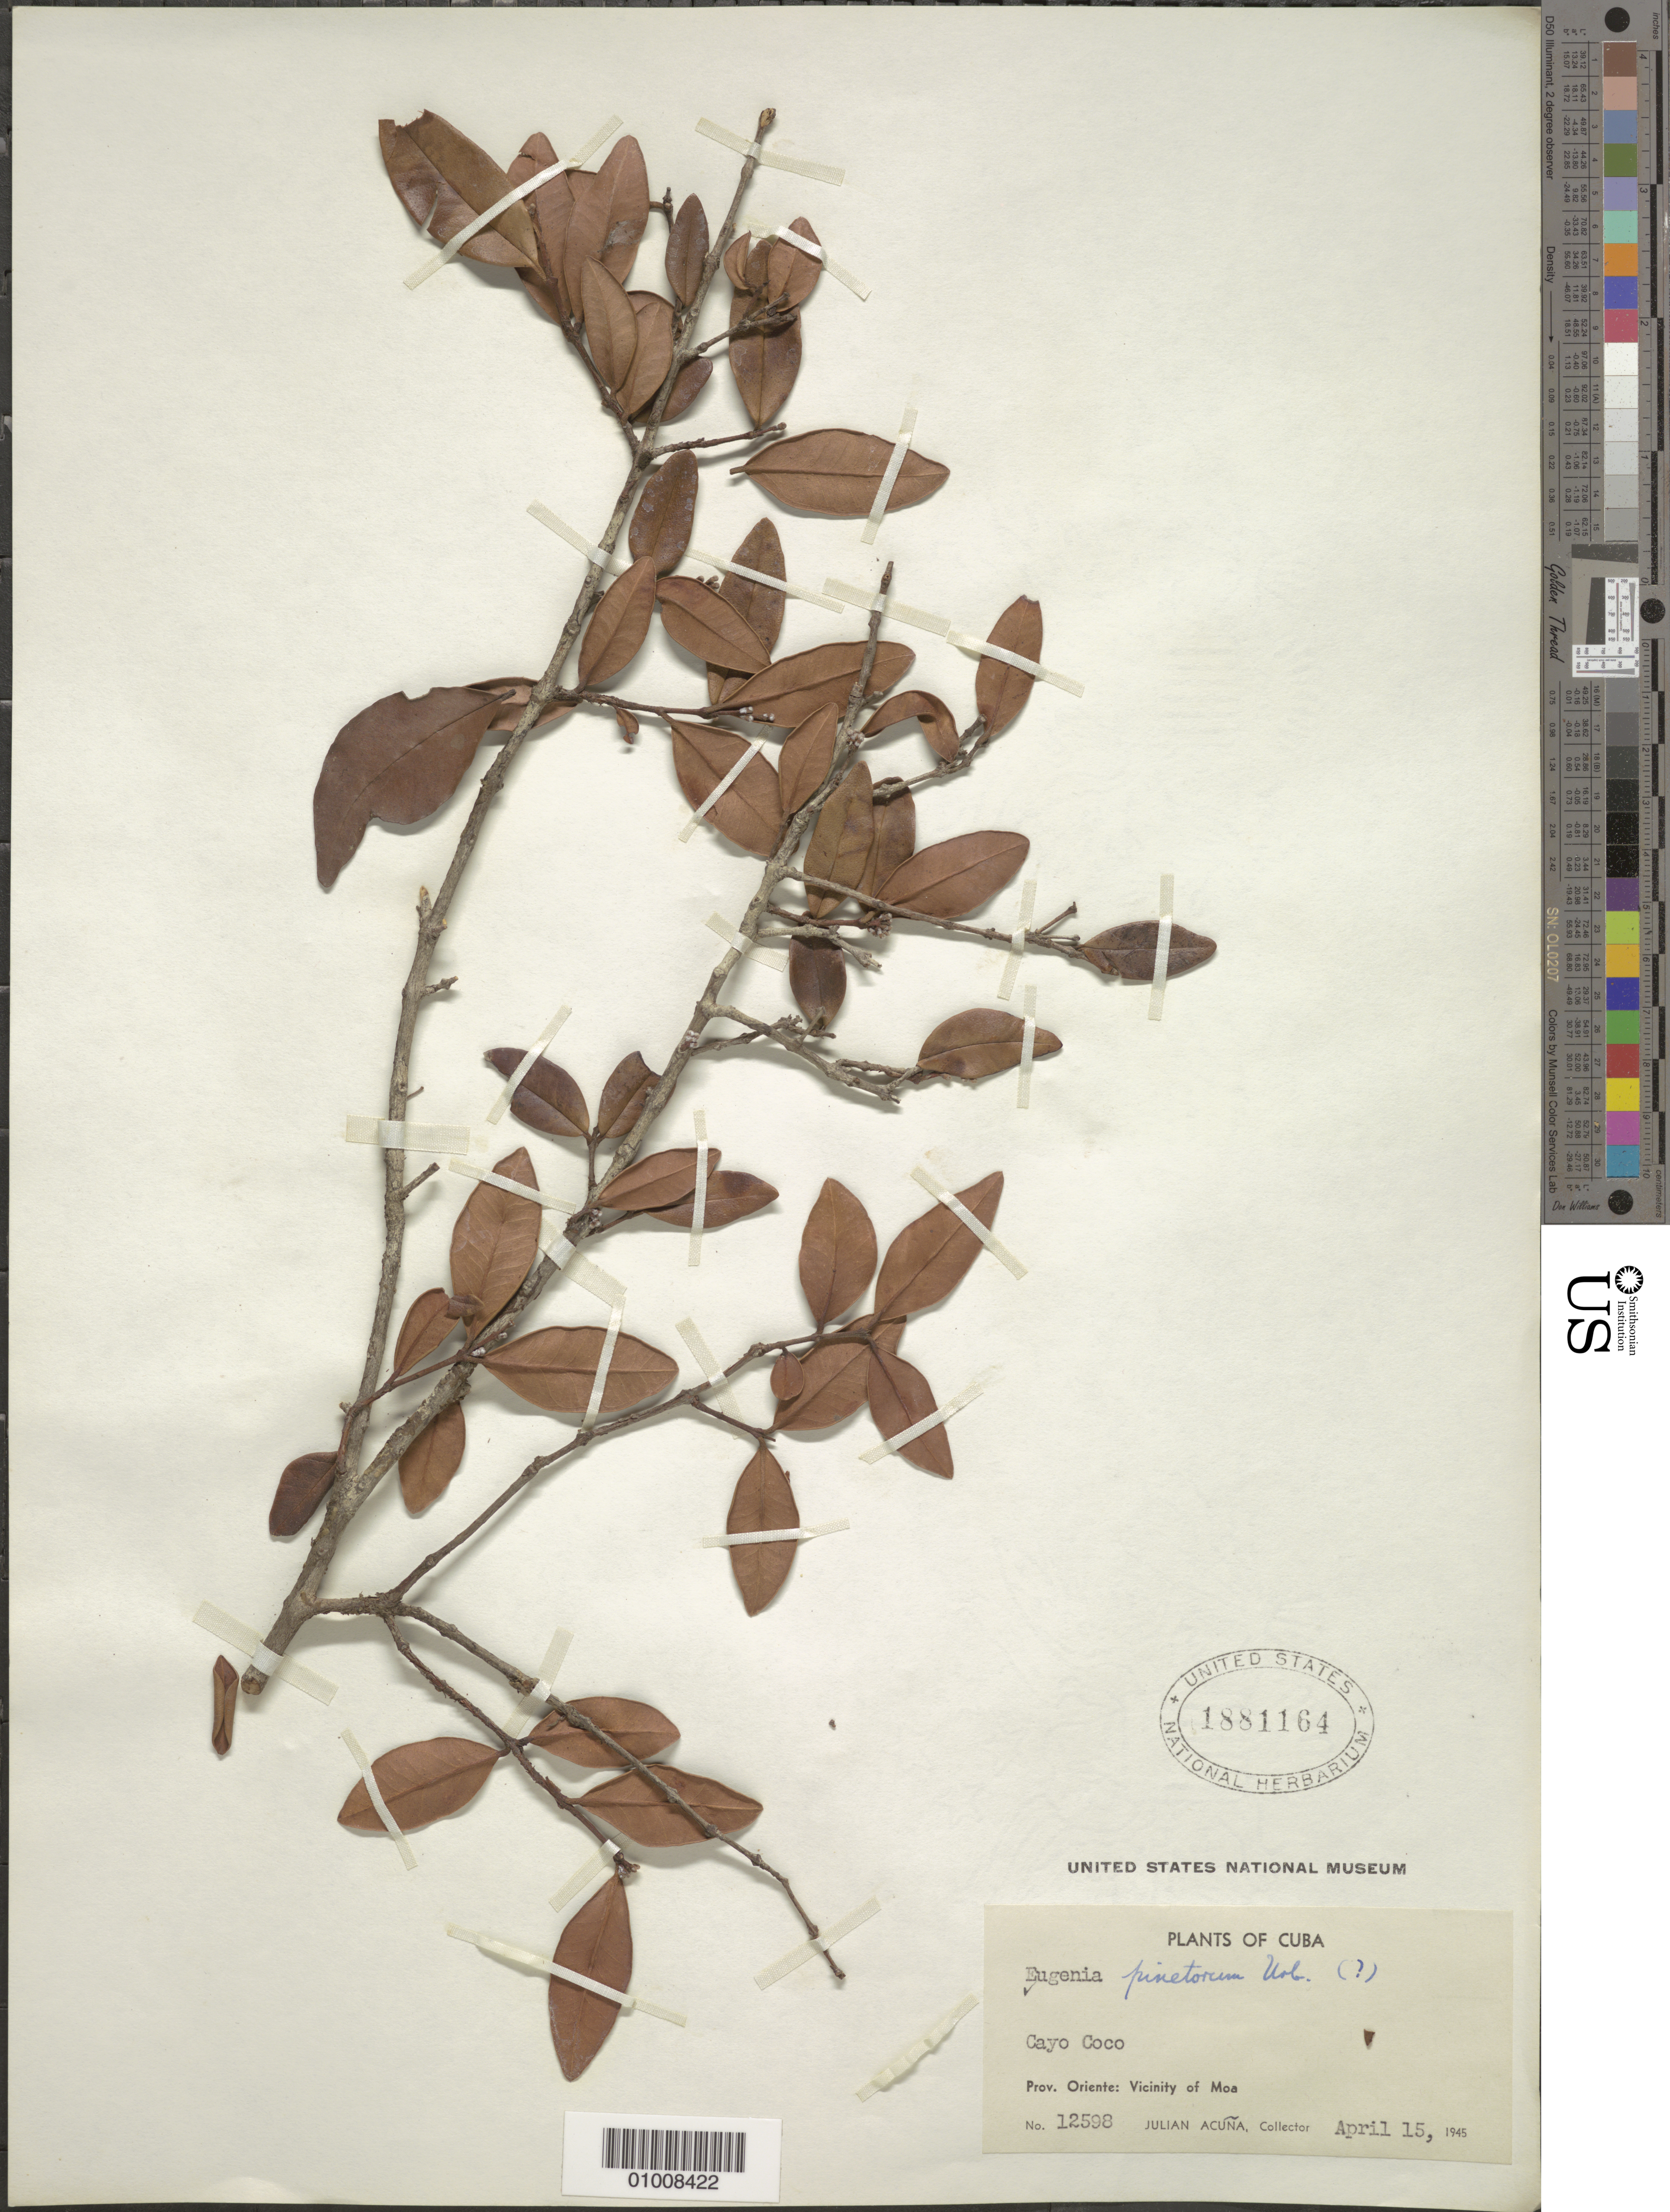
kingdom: Plantae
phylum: Tracheophyta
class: Magnoliopsida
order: Myrtales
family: Myrtaceae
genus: Eugenia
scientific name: Eugenia pinetorum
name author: Urb.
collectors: J. Acuña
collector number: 12598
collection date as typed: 15 Apr 1945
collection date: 1945-04-15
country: Cuba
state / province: Holguin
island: Cuba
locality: Cayo Coco; vicinity of Moa [Oriente]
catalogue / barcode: US 1881164